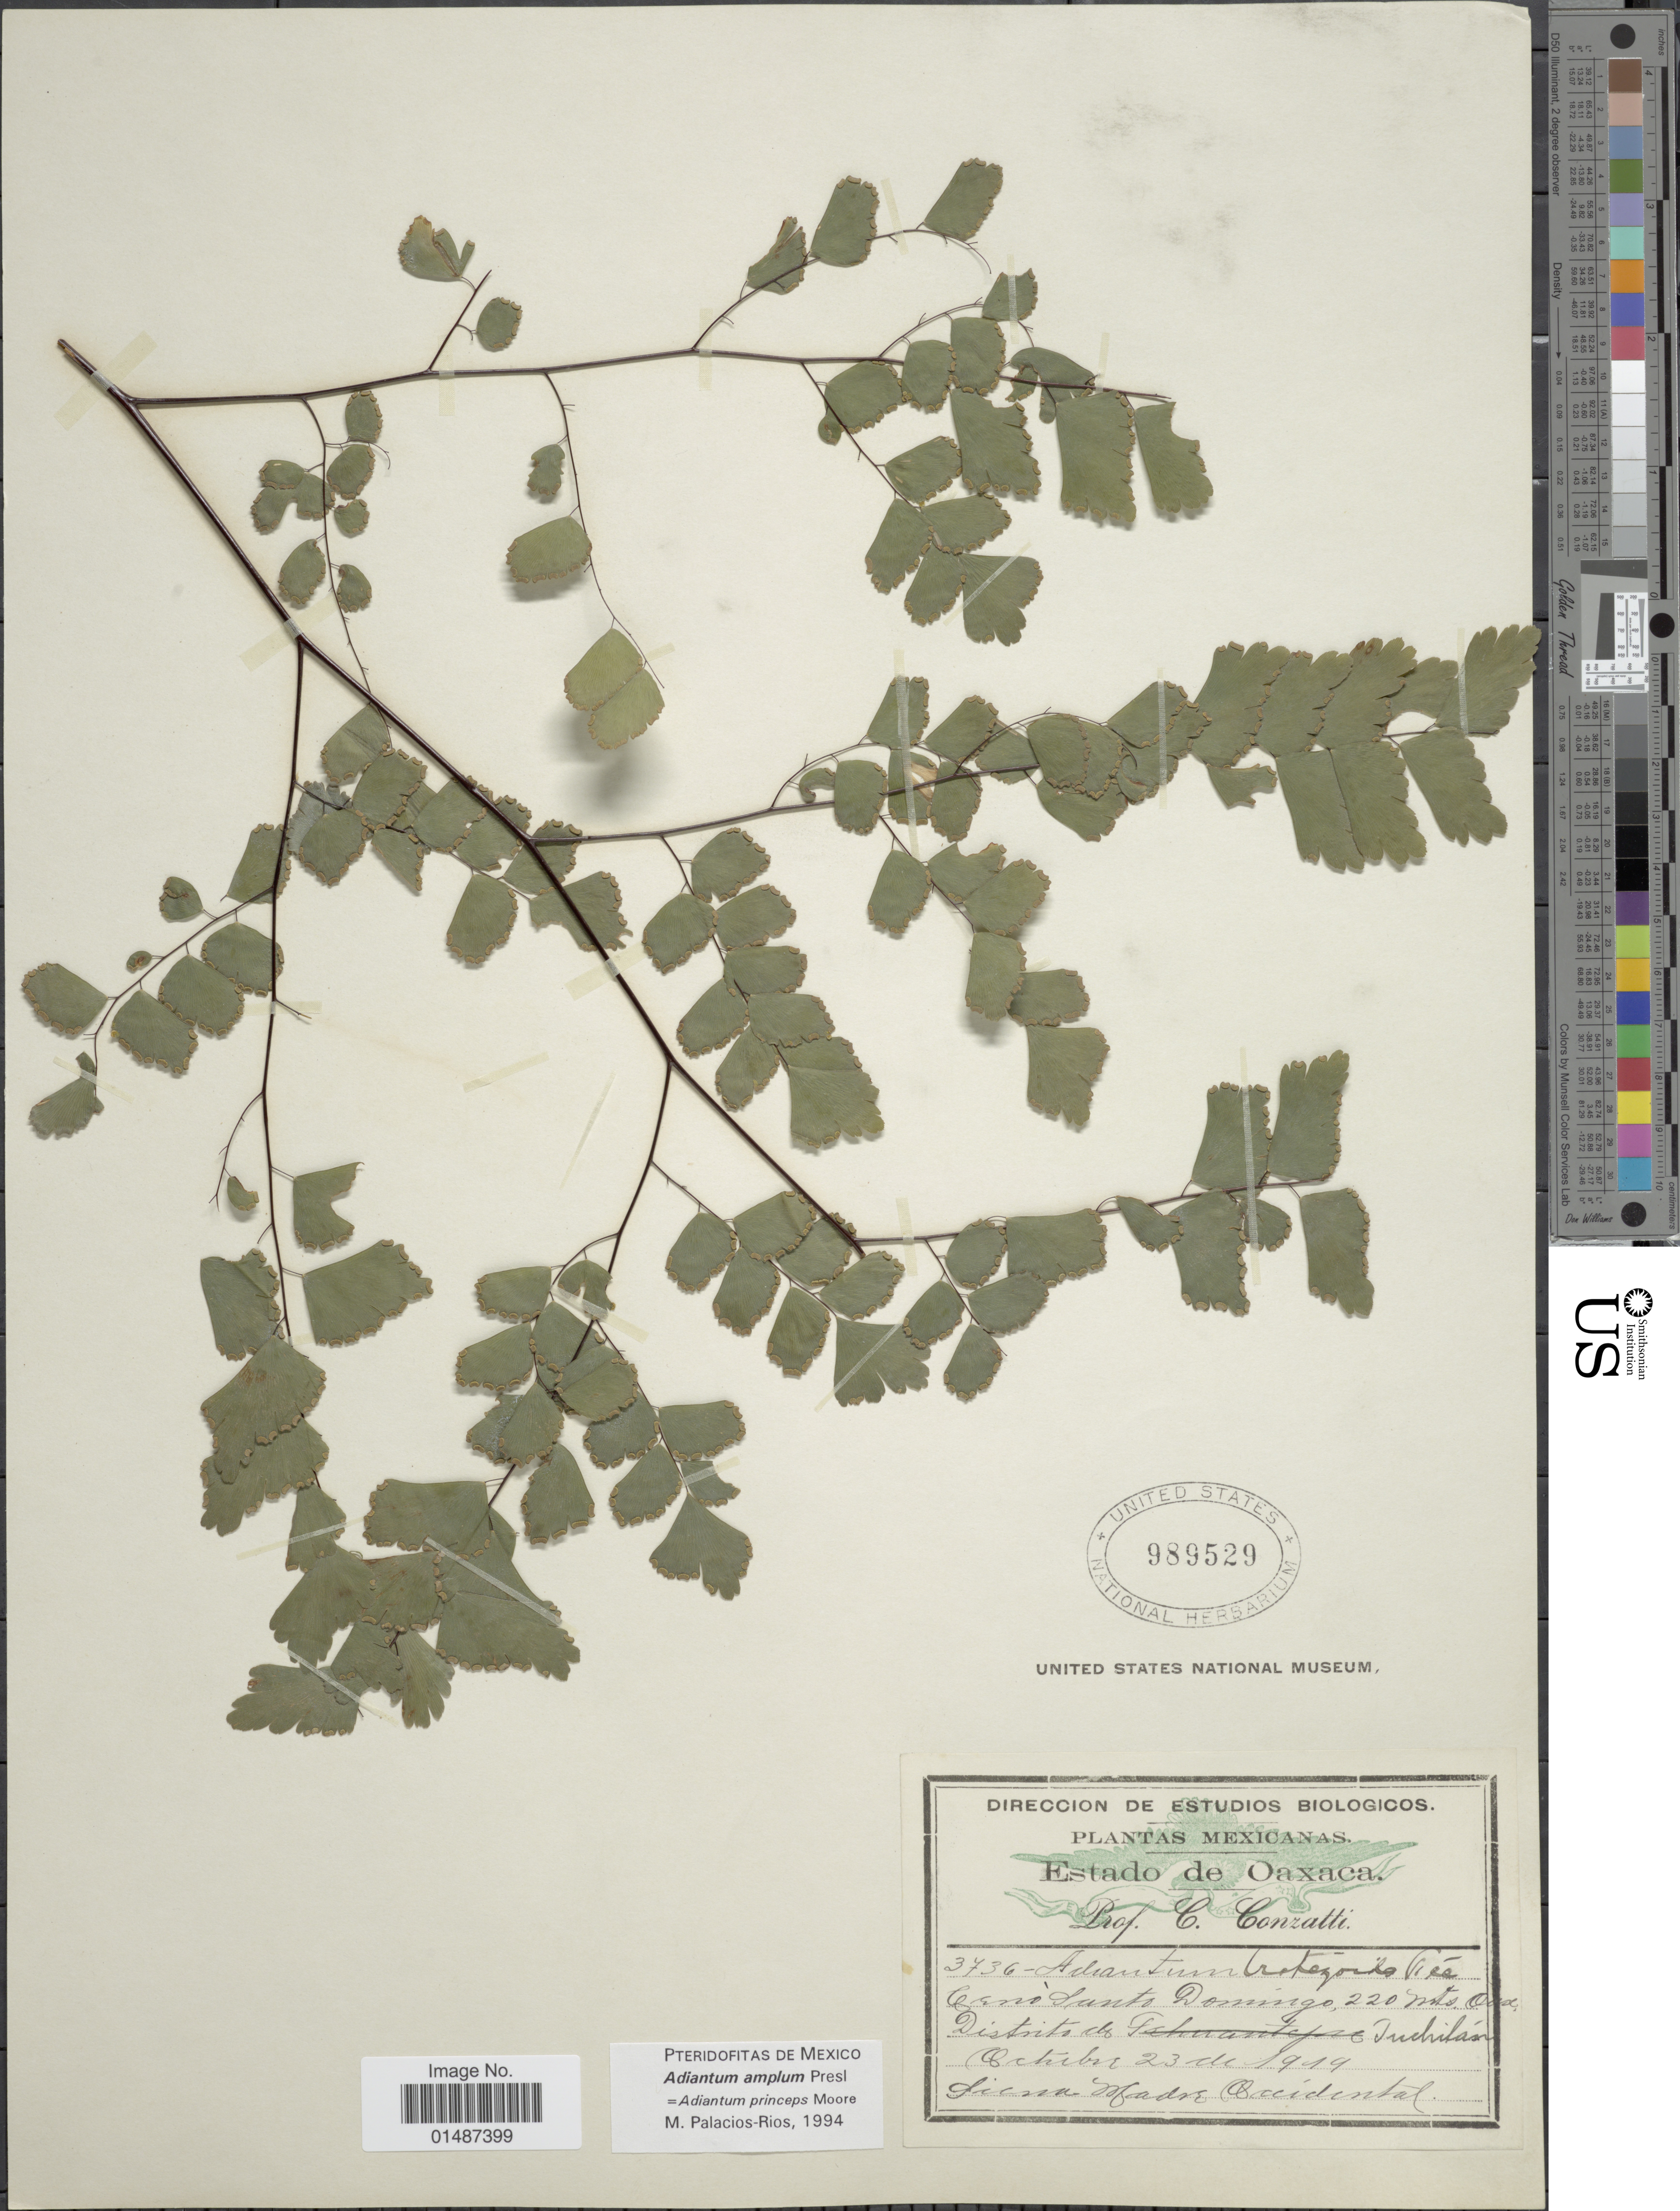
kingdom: Plantae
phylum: Tracheophyta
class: Polypodiopsida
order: Polypodiales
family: Pteridaceae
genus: Adiantum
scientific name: Adiantum amplum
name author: C. Presl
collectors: C. Conzatti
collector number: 3736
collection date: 1919-10-23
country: Mexico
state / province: Oaxaca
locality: Ceno Santo Domingo, Distrito do Cuicatlán, Sierra Madre Occidental.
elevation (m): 220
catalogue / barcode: US 989529